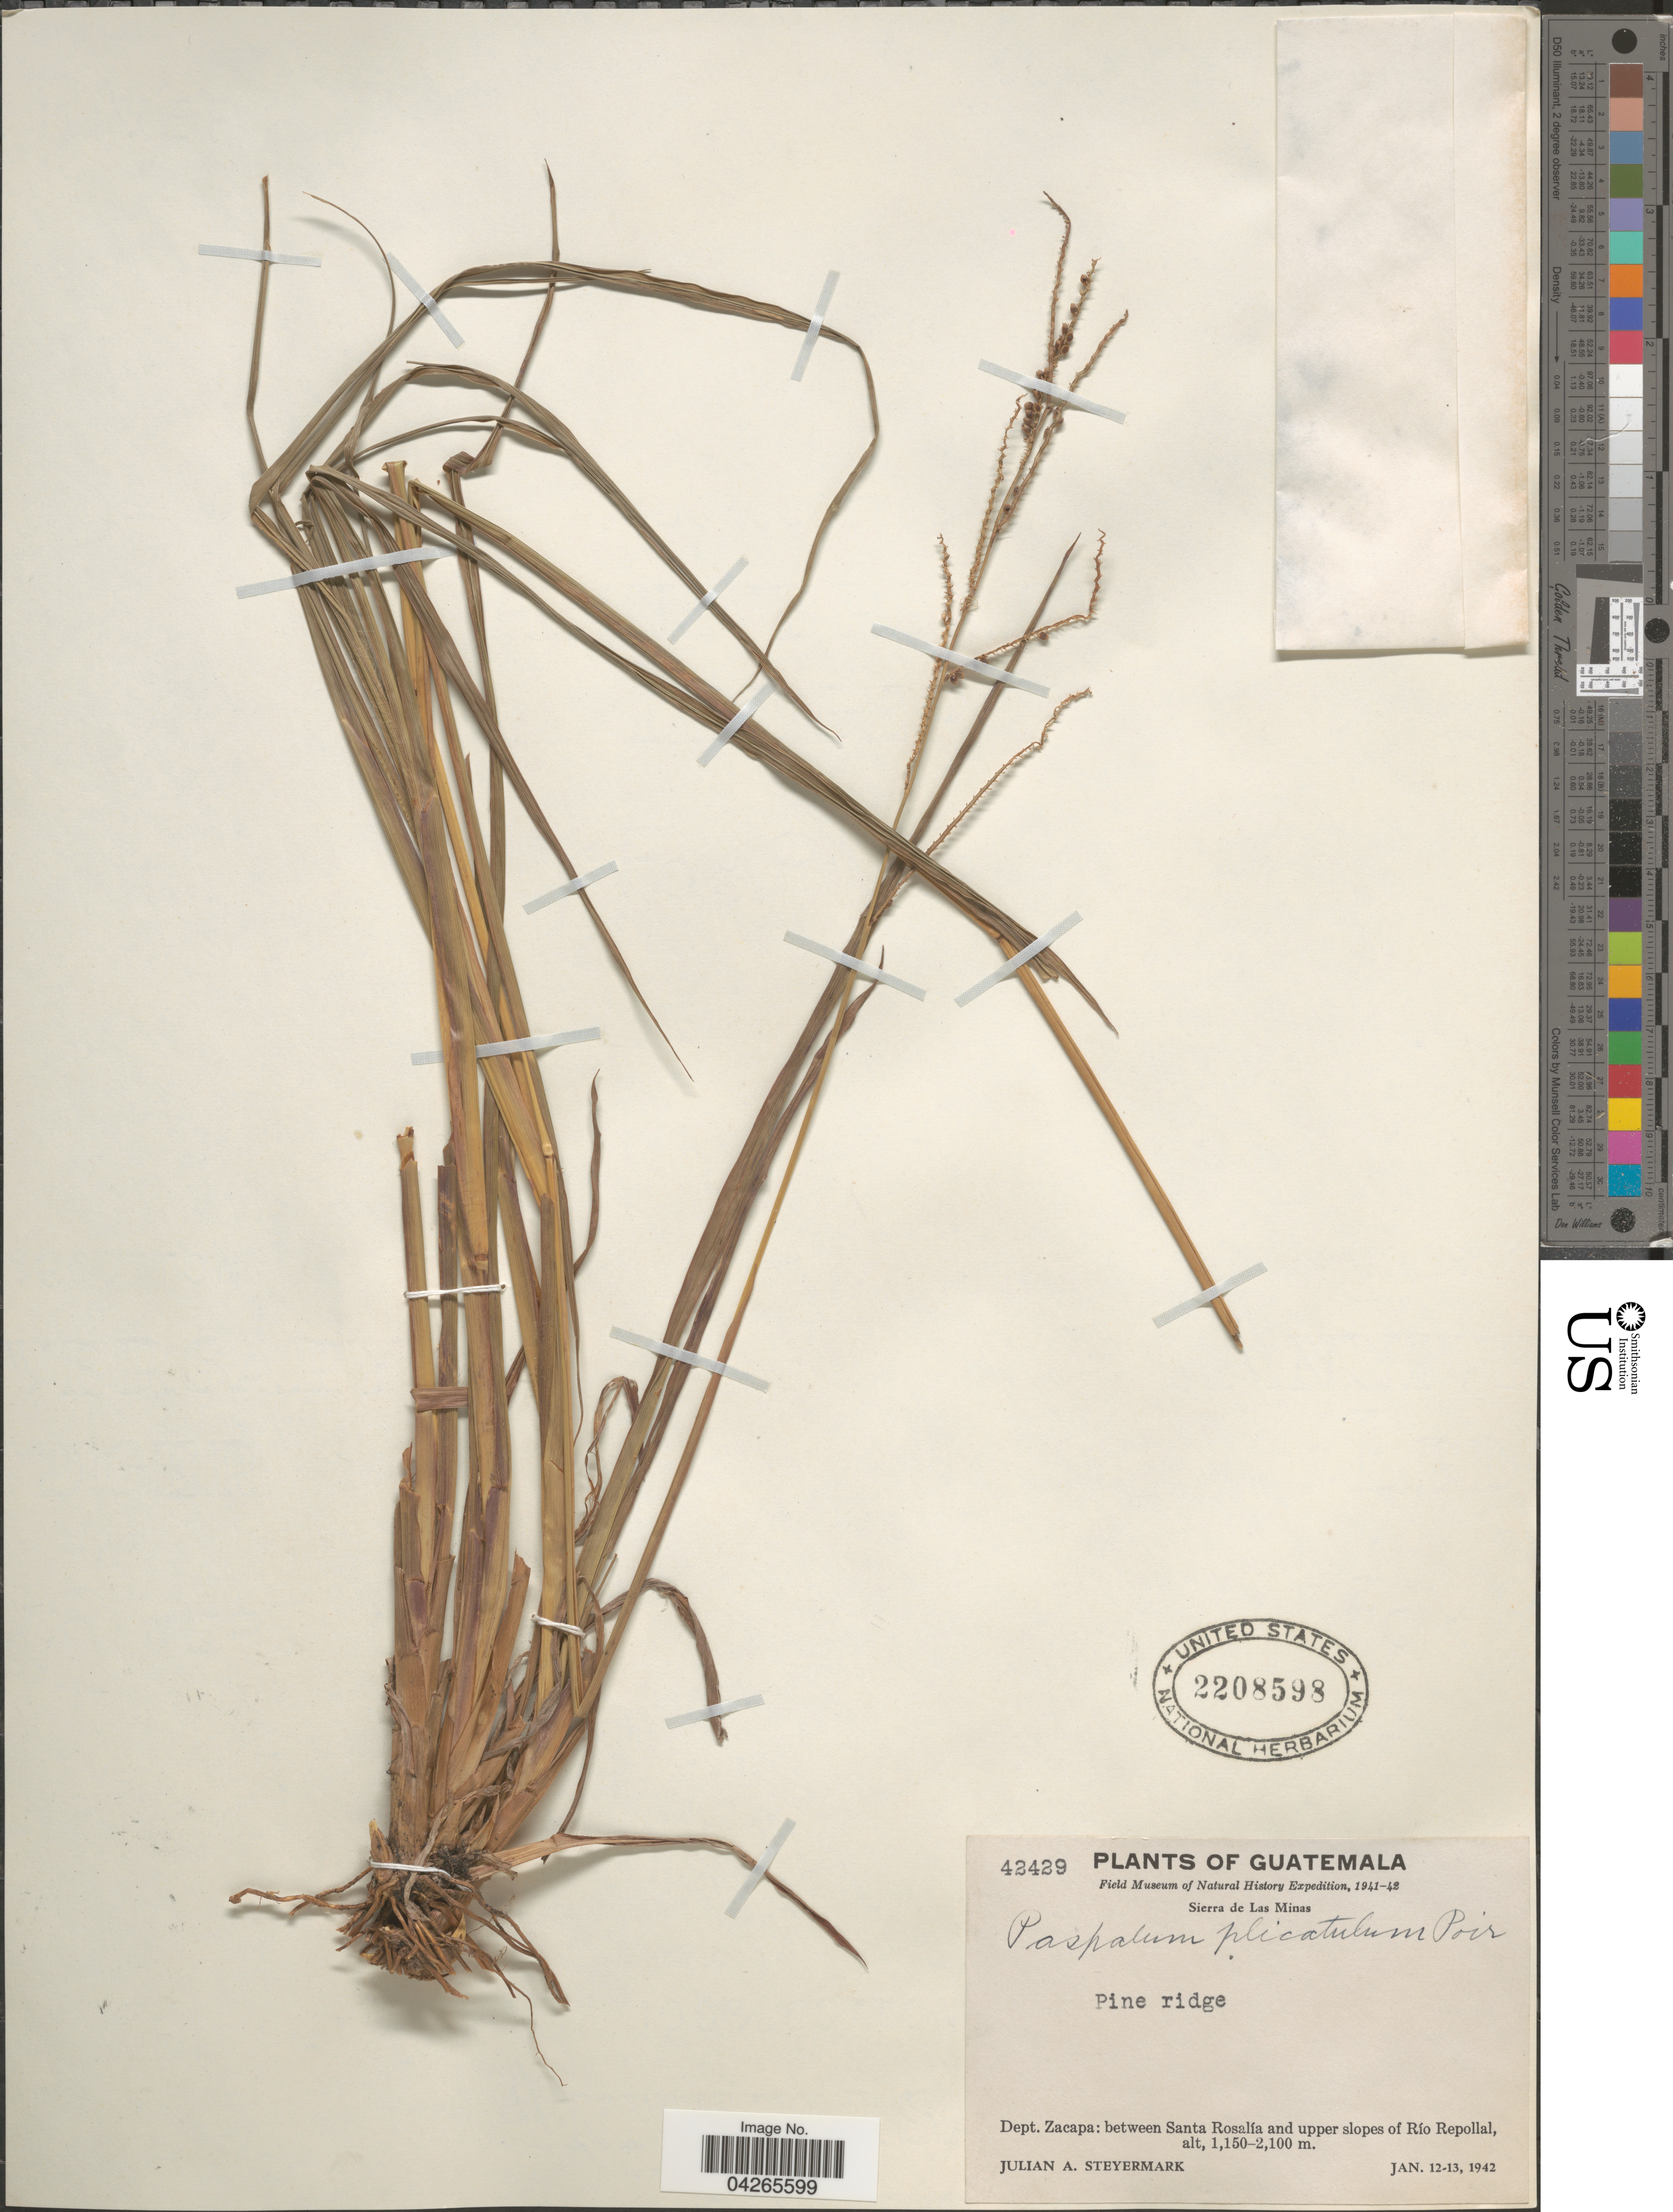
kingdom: Plantae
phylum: Tracheophyta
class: Liliopsida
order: Poales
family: Poaceae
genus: Paspalum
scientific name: Paspalum plicatulum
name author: Michx.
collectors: J. Steyermark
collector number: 42429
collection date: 1942-01-12/1942-01-13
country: Guatemala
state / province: Zacapa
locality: Field Museum of Natural History Expedition, 1941-42. Sierra de Las Minas. Pine ridge. Dept. Zacapa: between Santa Rosalía and upper slopes of Río Repollal.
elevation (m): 1150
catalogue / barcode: US 2208598